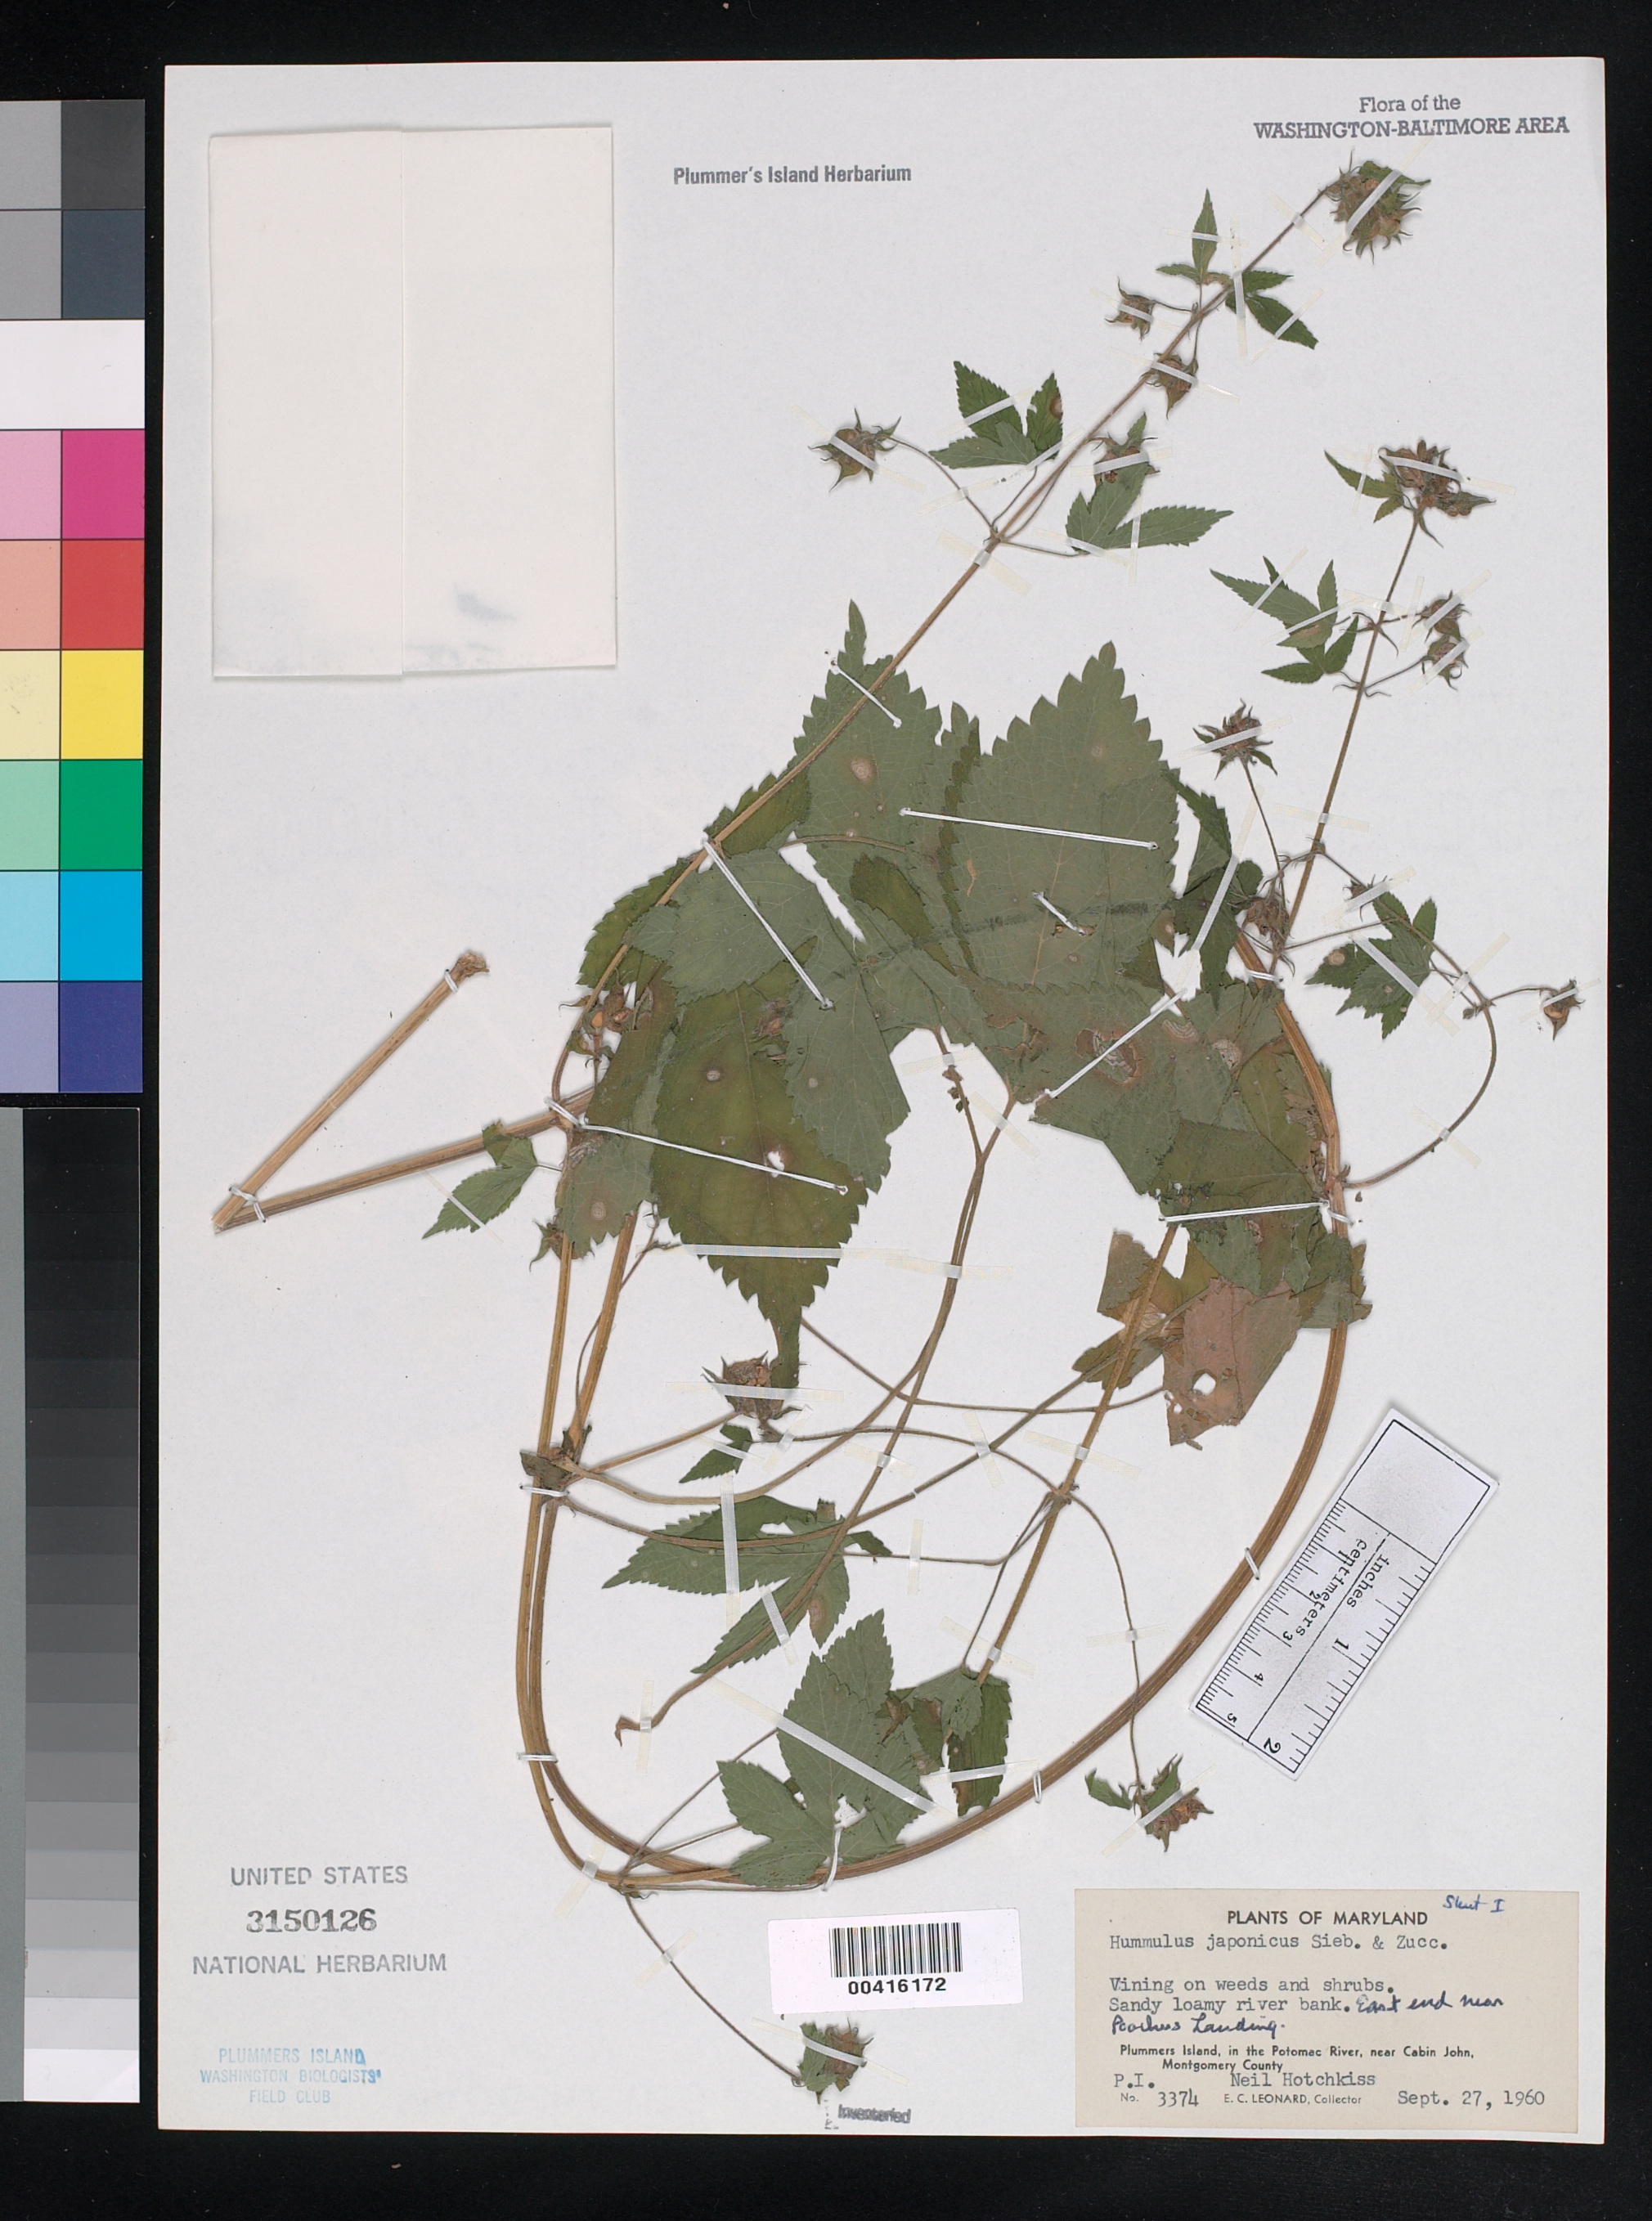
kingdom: Plantae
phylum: Tracheophyta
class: Magnoliopsida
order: Rosales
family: Cannabaceae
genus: Humulus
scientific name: Humulus japonicus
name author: Siebold & Zucc.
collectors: E. C. Leonard & N. Hotchkiss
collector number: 3374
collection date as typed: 27 Sep 1960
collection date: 1960-09-27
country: United States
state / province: Maryland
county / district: Montgomery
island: Plummers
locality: Plummer's Island; east end near Poachers Landing C. & O. Canal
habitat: Sandy loamy river bank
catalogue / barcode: US 3150126